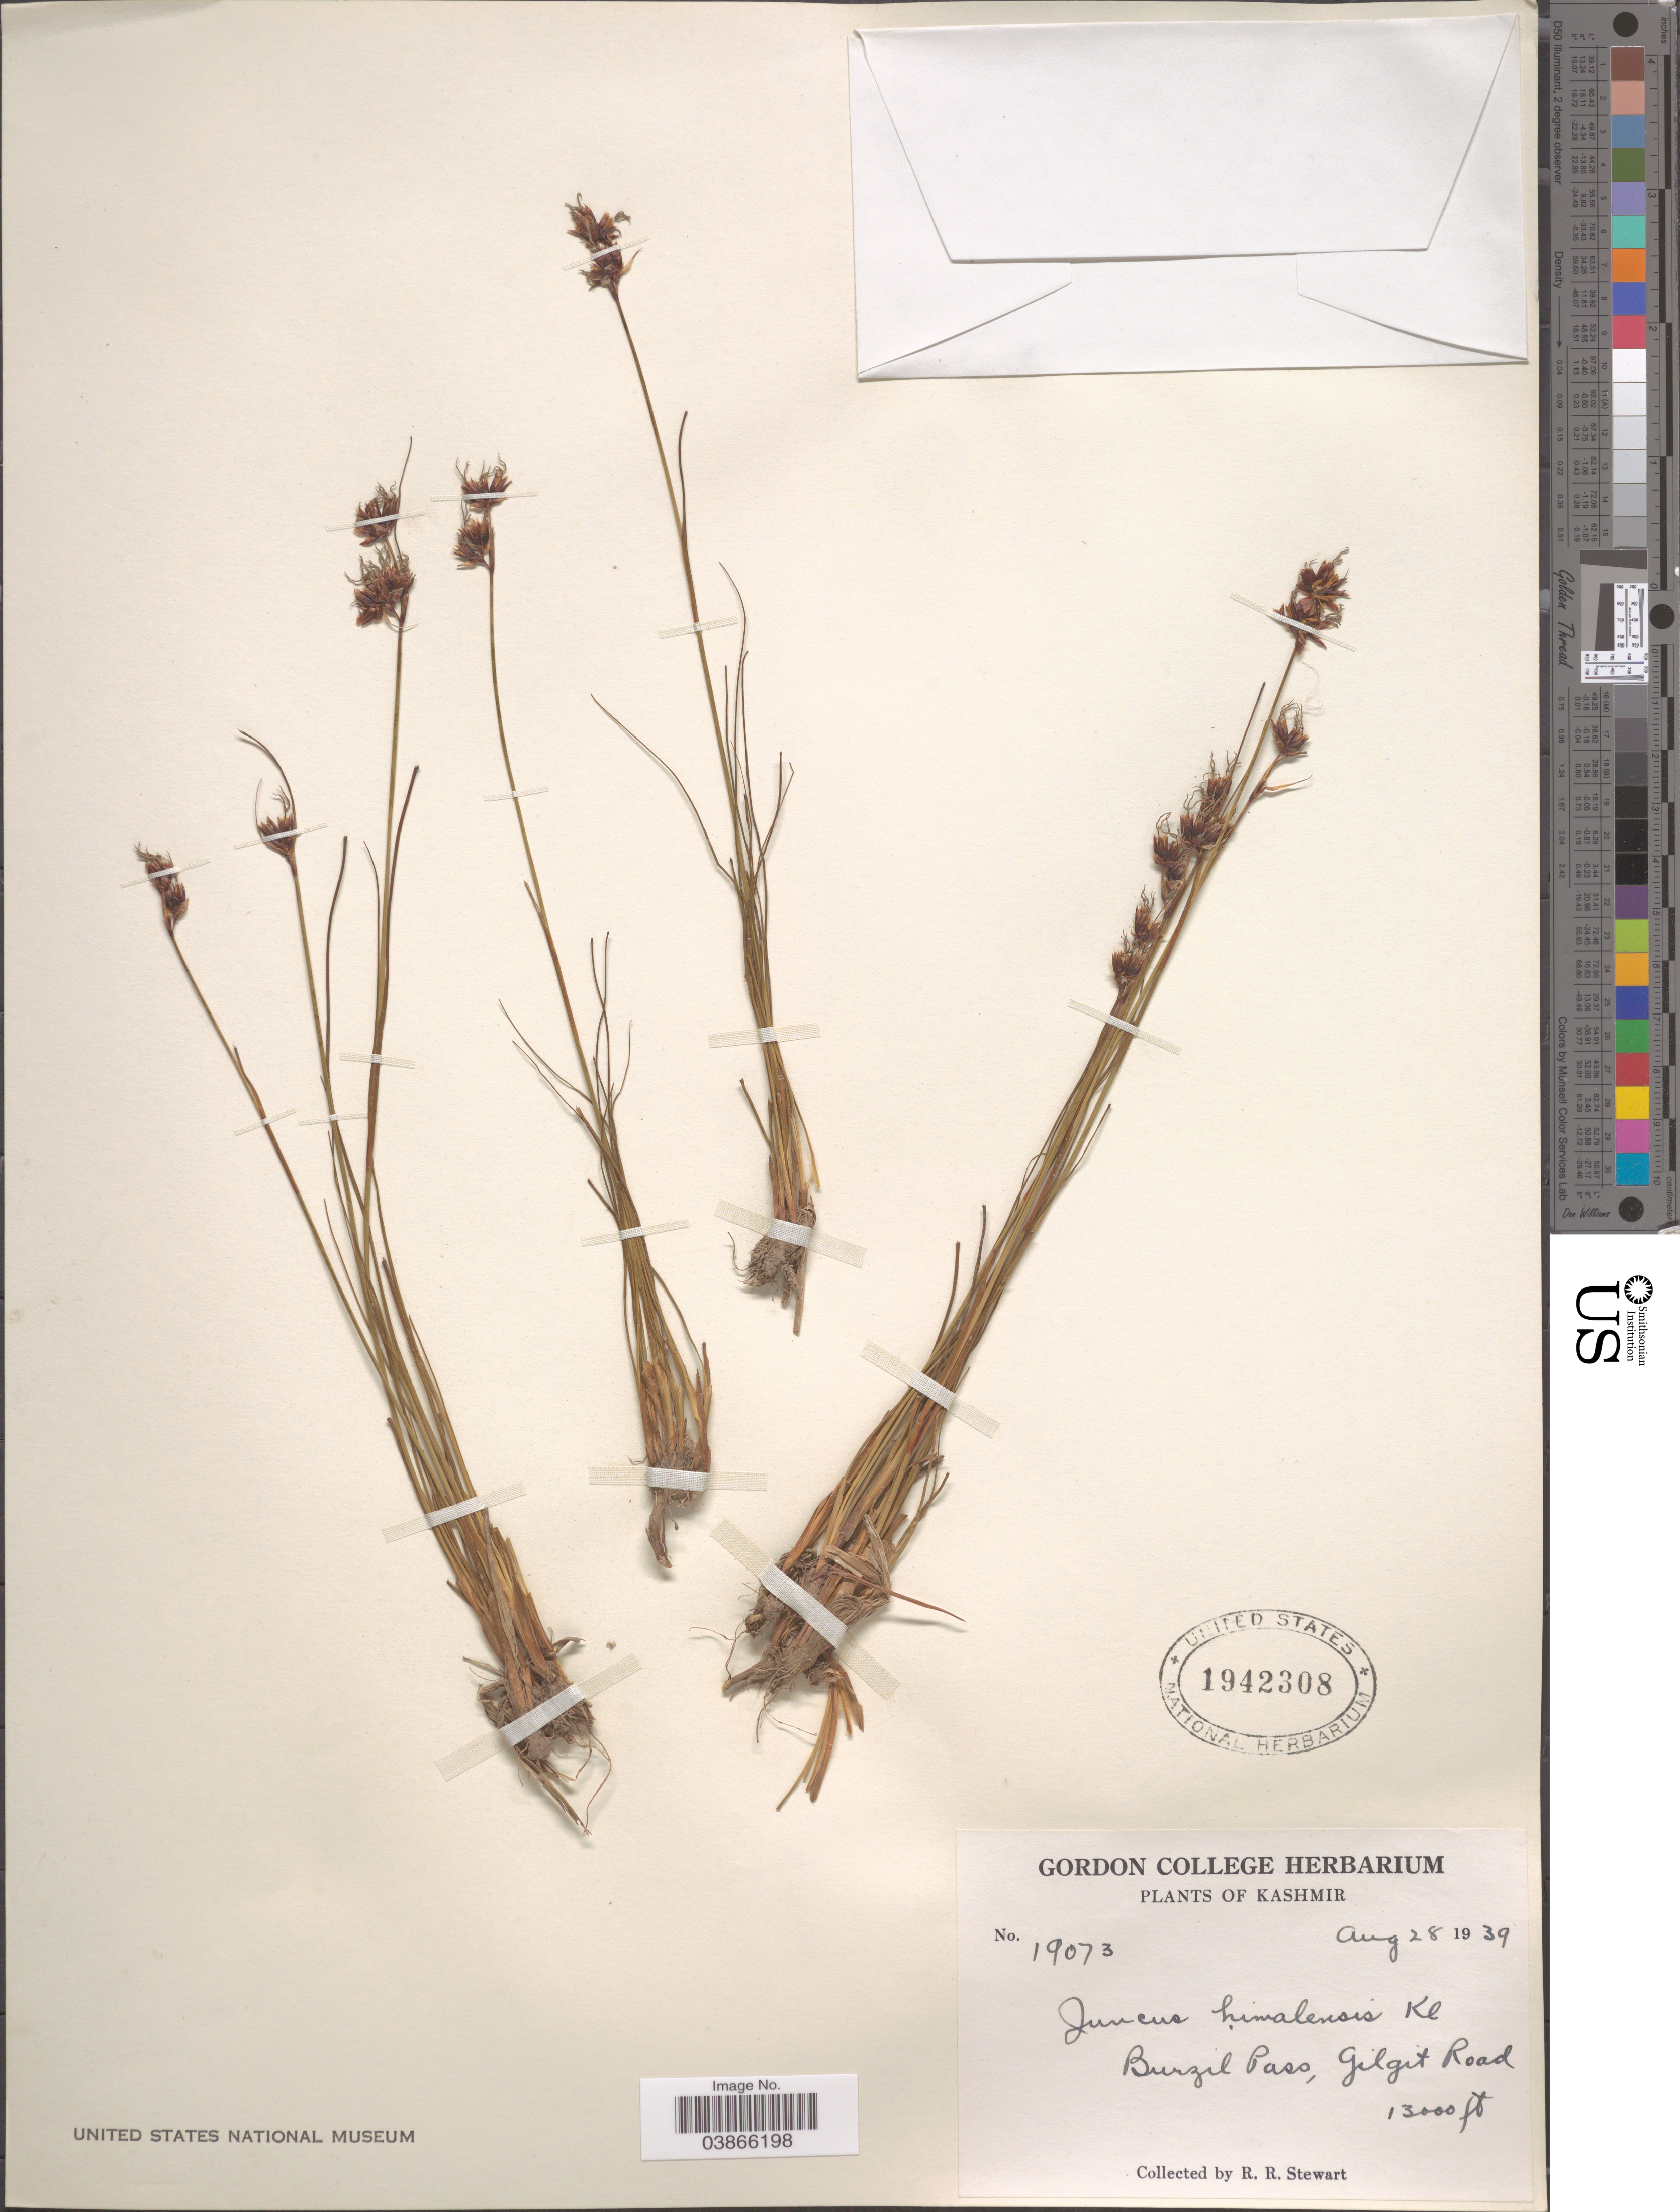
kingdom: Plantae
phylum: Tracheophyta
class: Liliopsida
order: Poales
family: Juncaceae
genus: Juncus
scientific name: Juncus himalensis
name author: Klotzsch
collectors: R. Stewart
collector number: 19073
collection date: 1939-08-28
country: Pakistan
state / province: Gilgit-Baltistan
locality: Kashmir. Burzil Pass, Gilgit Road.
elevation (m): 3962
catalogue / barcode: US 1942308